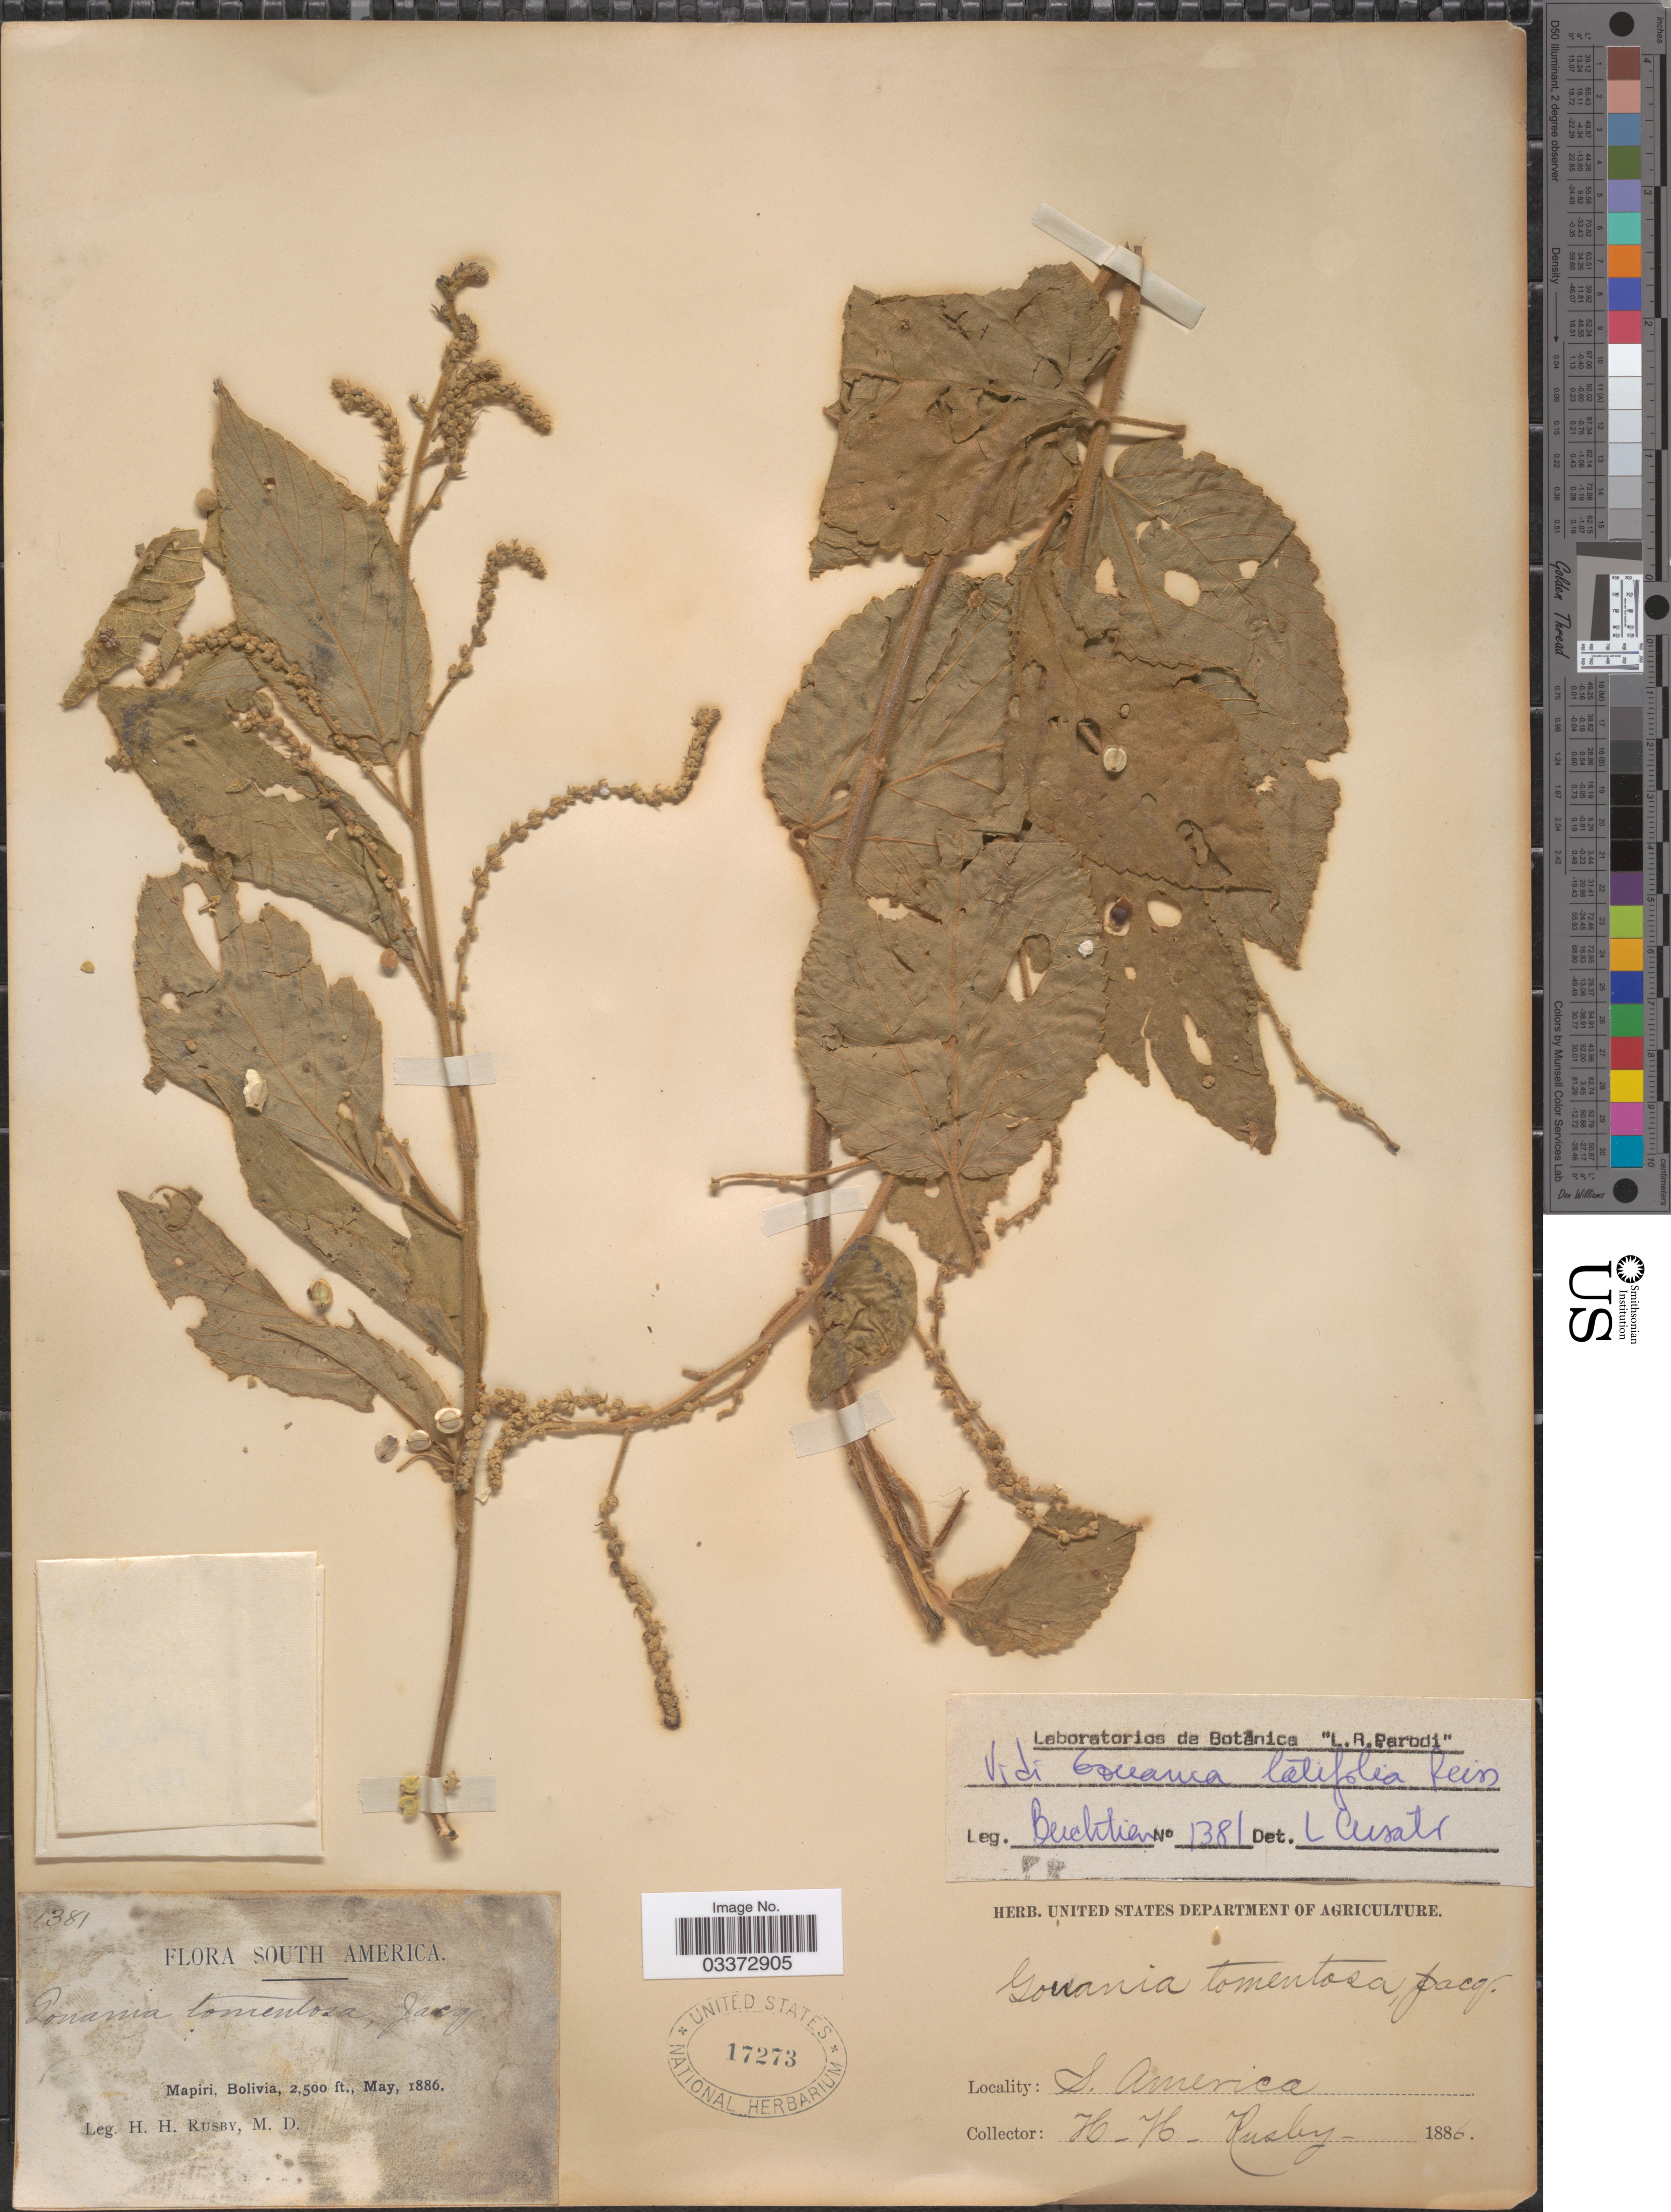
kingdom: Plantae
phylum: Tracheophyta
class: Magnoliopsida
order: Rosales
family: Rhamnaceae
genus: Gouania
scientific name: Gouania latifolia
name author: Reissek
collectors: H. H. Rusby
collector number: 1381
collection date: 1886-05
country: Bolivia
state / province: La Páz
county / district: Larecaja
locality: Mapiri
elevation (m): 762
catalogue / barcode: US 17273